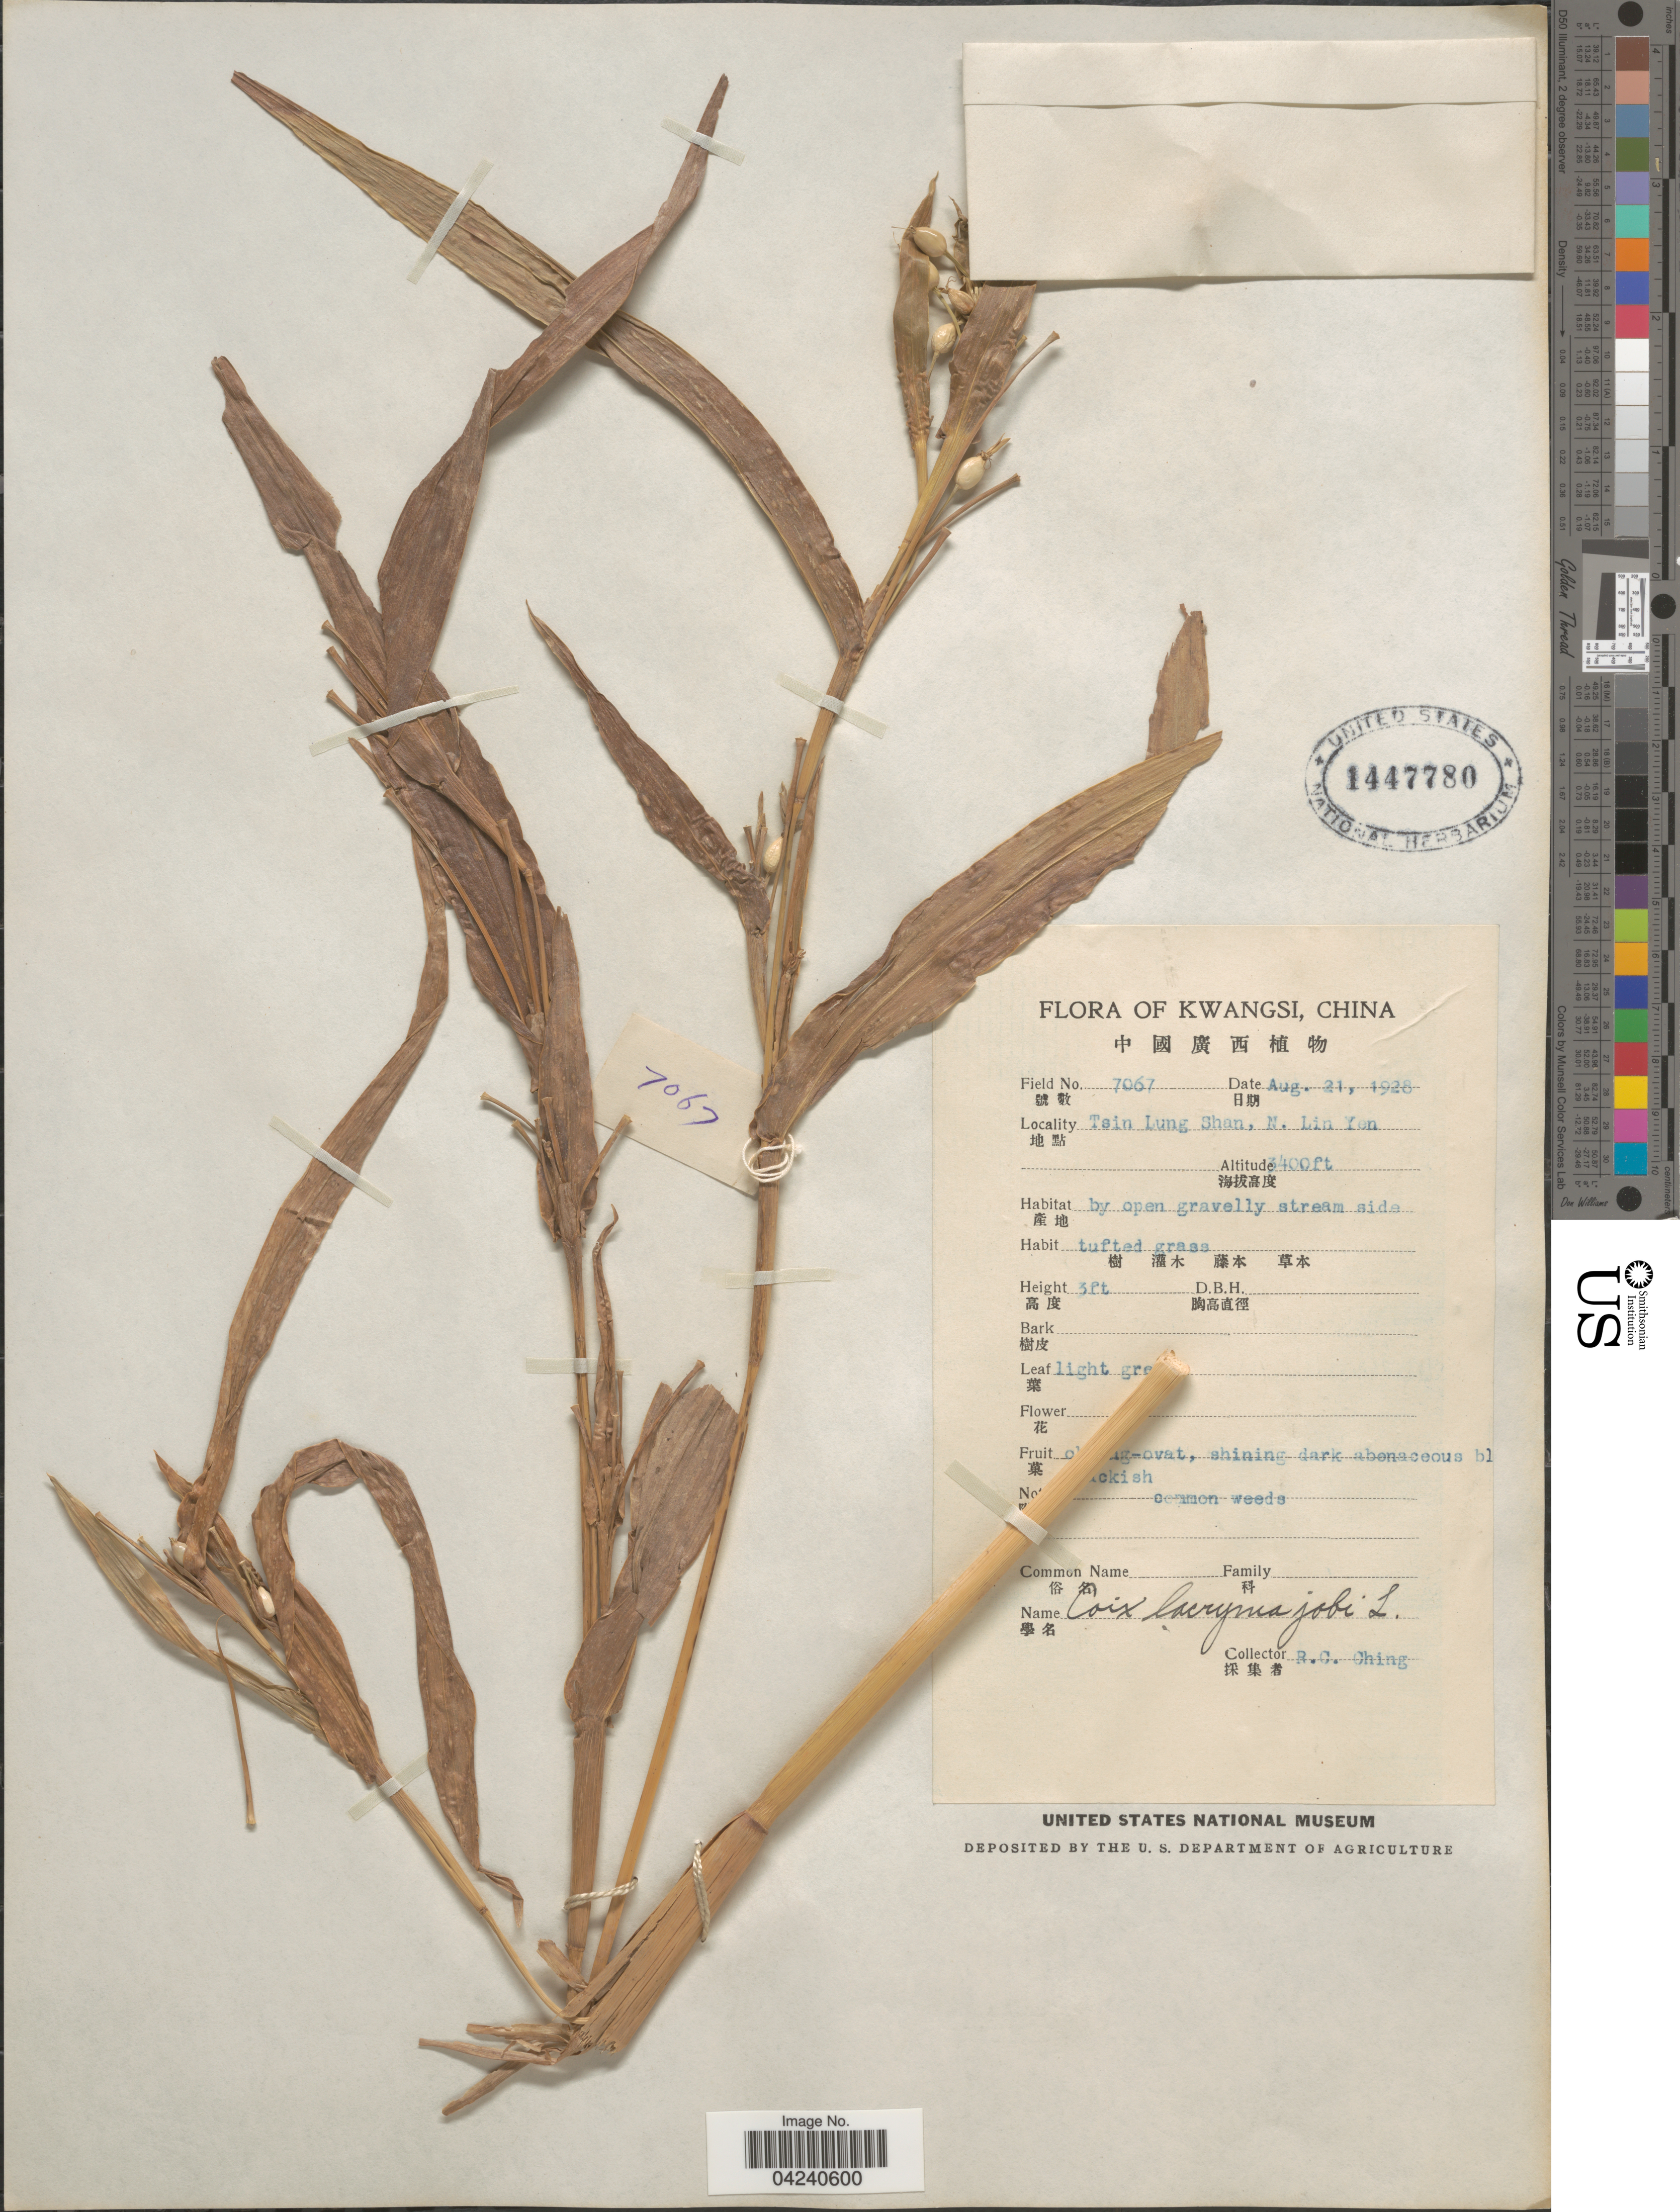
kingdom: Plantae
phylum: Tracheophyta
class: Liliopsida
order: Poales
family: Poaceae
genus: Coix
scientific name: Coix lacryma-jobi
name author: L.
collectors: R. C. Ching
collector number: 7067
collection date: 1928-08-21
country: China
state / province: Guangxi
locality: Kwangsi. Tsin Lung Shan, N. Lin Yen.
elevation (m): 1036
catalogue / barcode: US 1447780